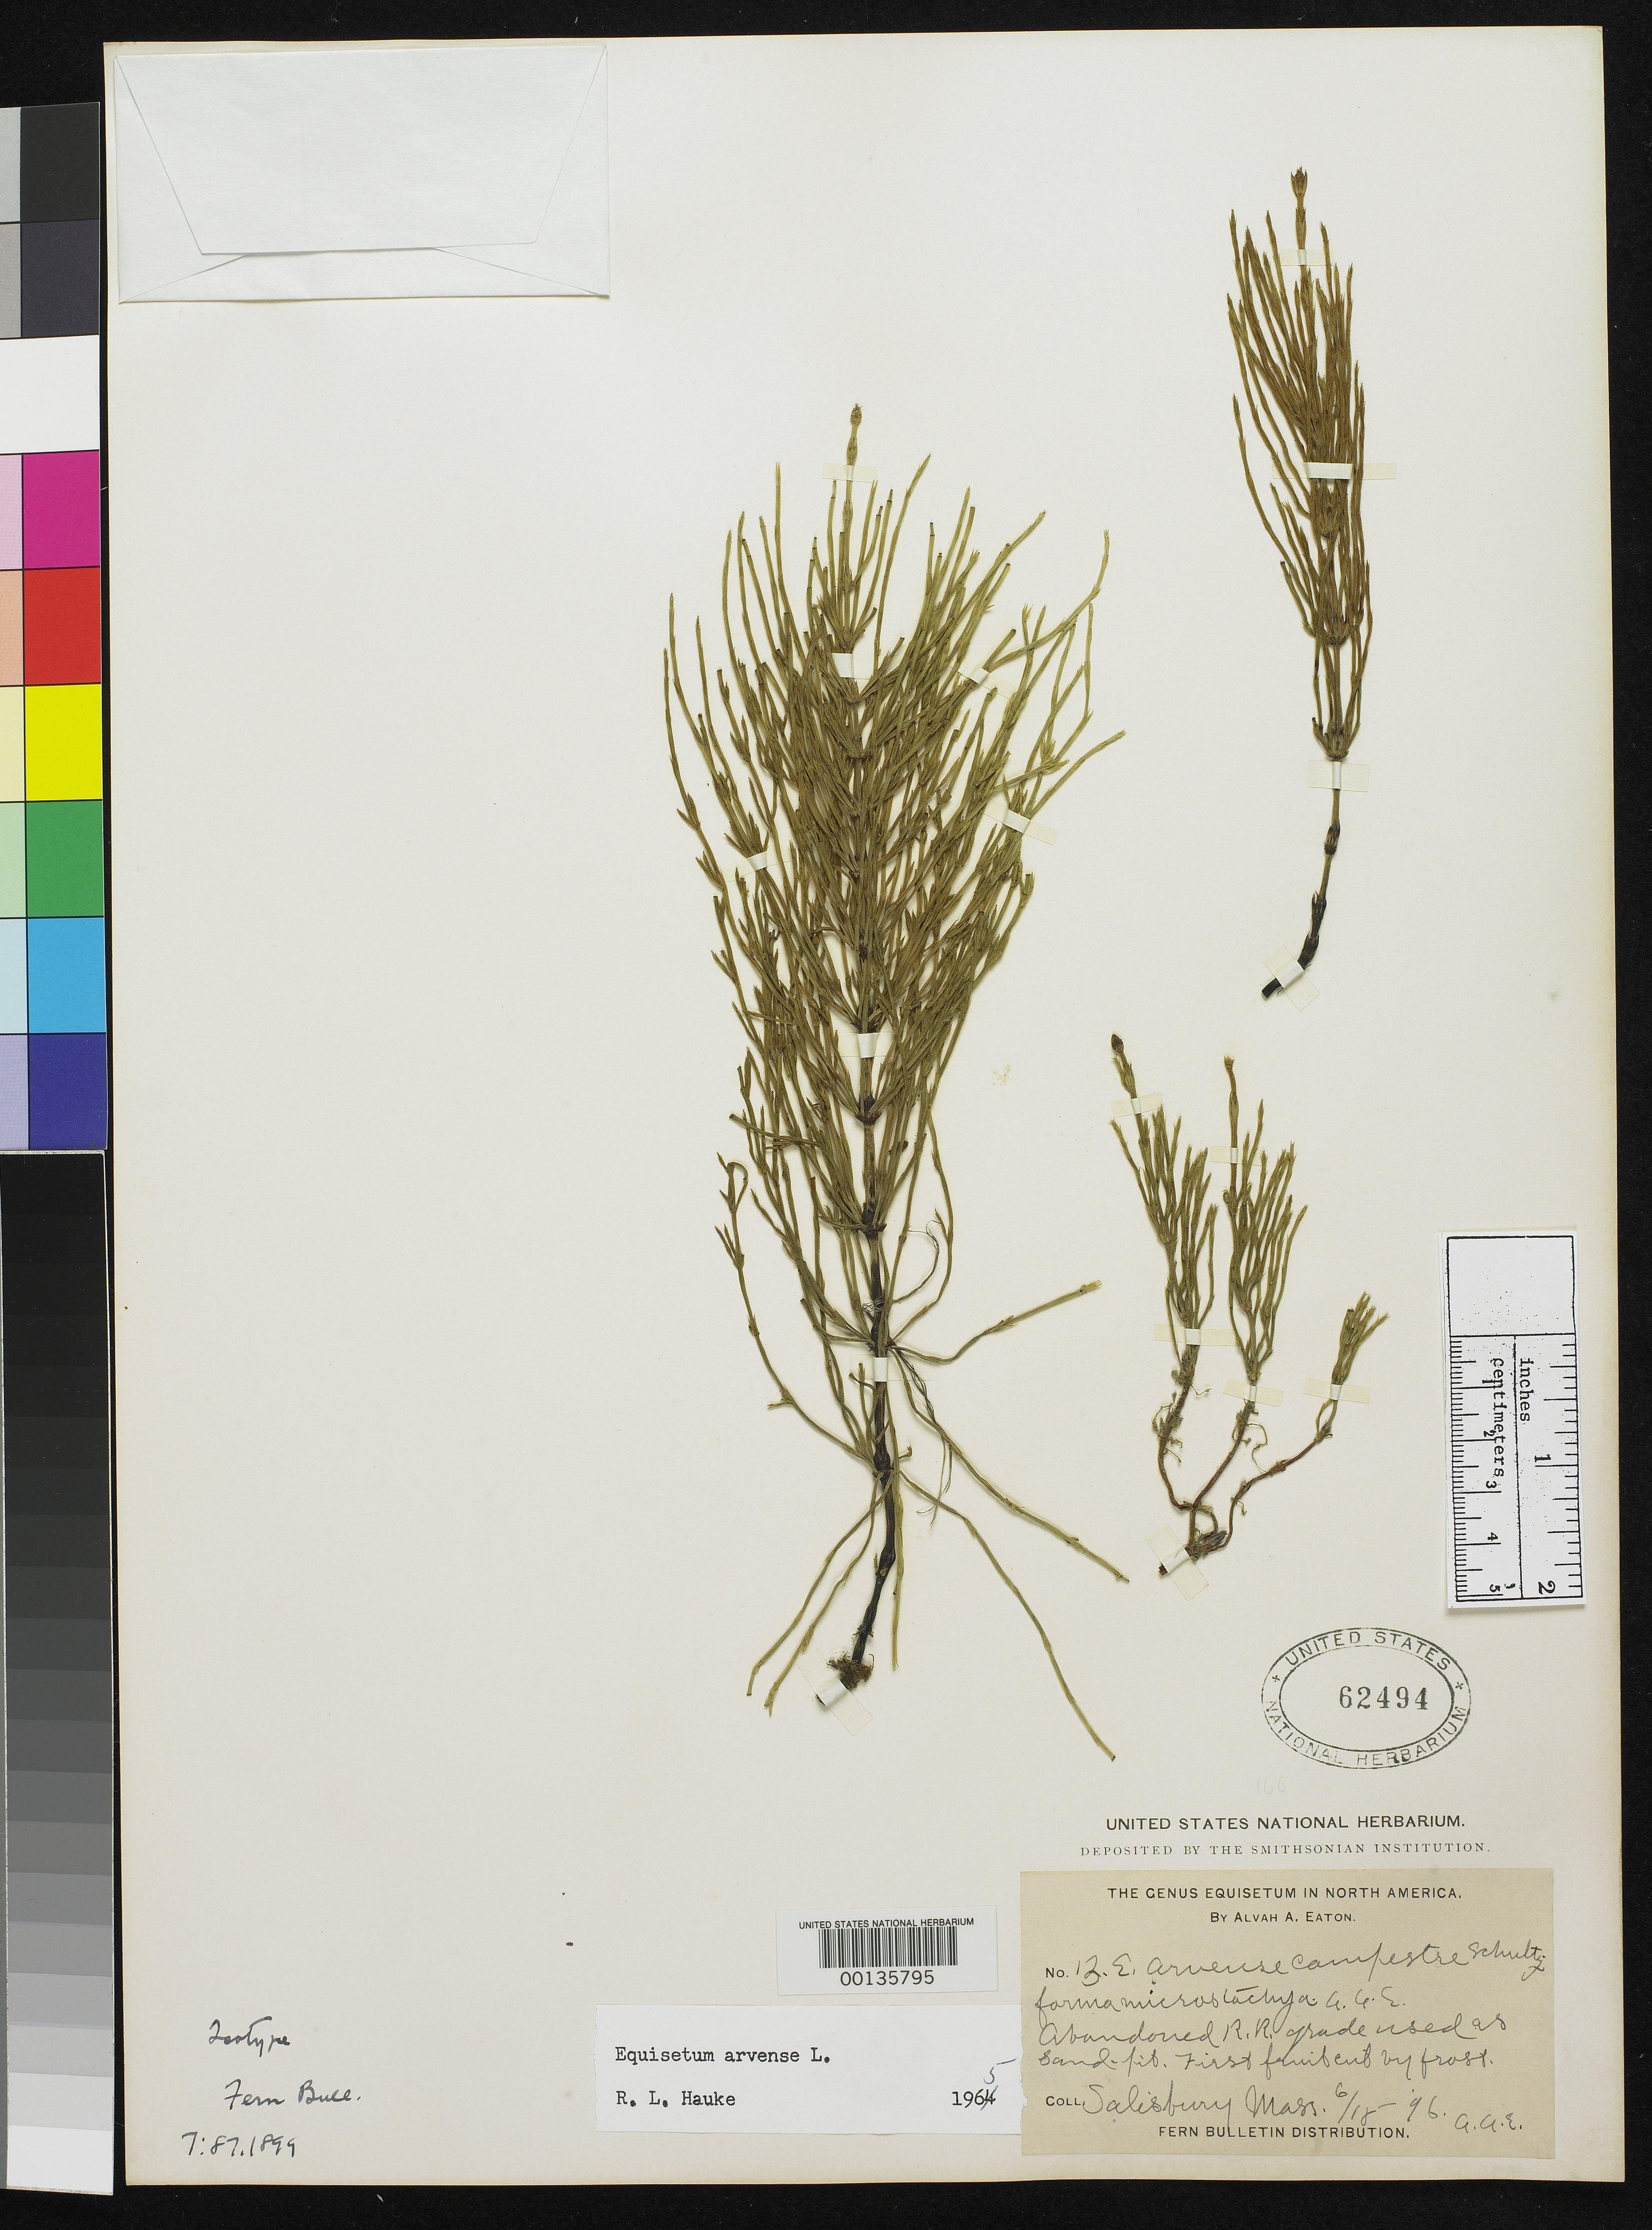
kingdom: Plantae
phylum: Tracheophyta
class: Polypodiopsida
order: Equisetales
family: Equisetaceae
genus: Equisetum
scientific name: Equisetum arvense f. microstachya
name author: A.A. Eaton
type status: Type Collection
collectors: A. A. Eaton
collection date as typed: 18 May 1896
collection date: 1896-05-18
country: United States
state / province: Massachusetts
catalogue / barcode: US 62494